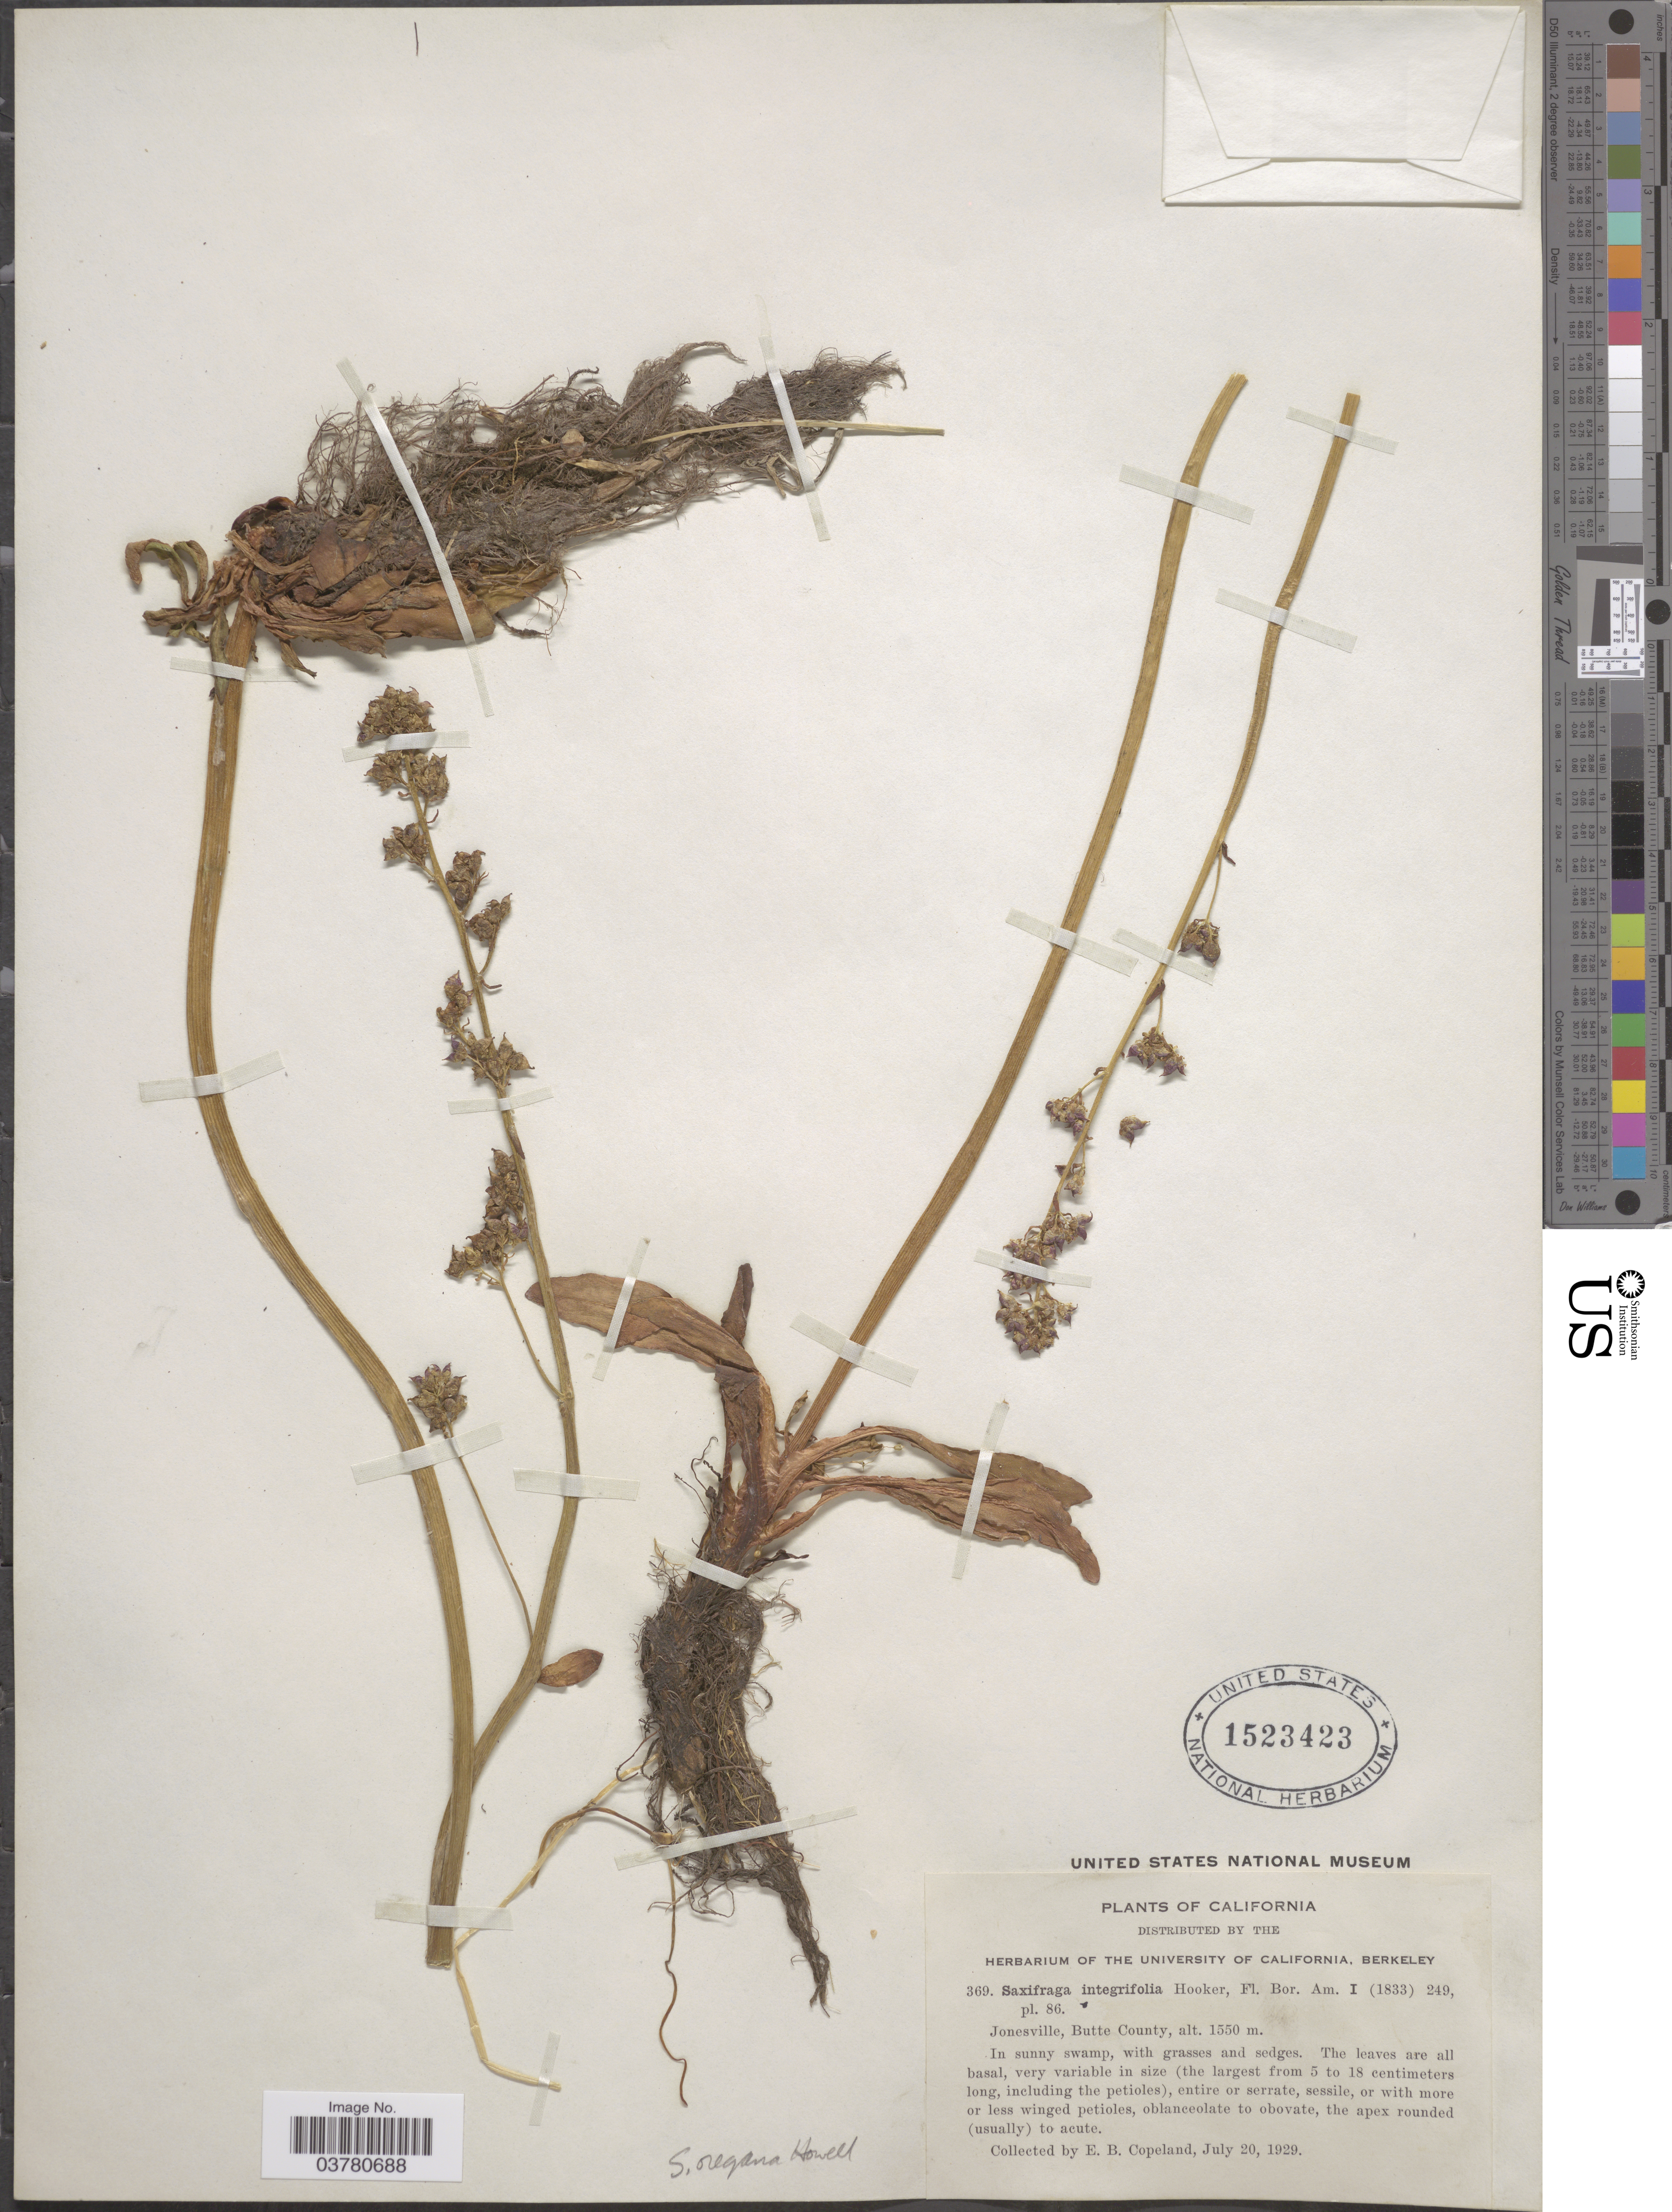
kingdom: Plantae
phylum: Tracheophyta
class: Magnoliopsida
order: Saxifragales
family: Saxifragaceae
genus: Micranthes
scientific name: Micranthes oregana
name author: (Howell) Small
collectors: E. B. Copeland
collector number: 369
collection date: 1929-07-20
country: United States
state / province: California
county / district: Butte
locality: Jonesville, Butte County.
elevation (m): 1550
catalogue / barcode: US 1523423